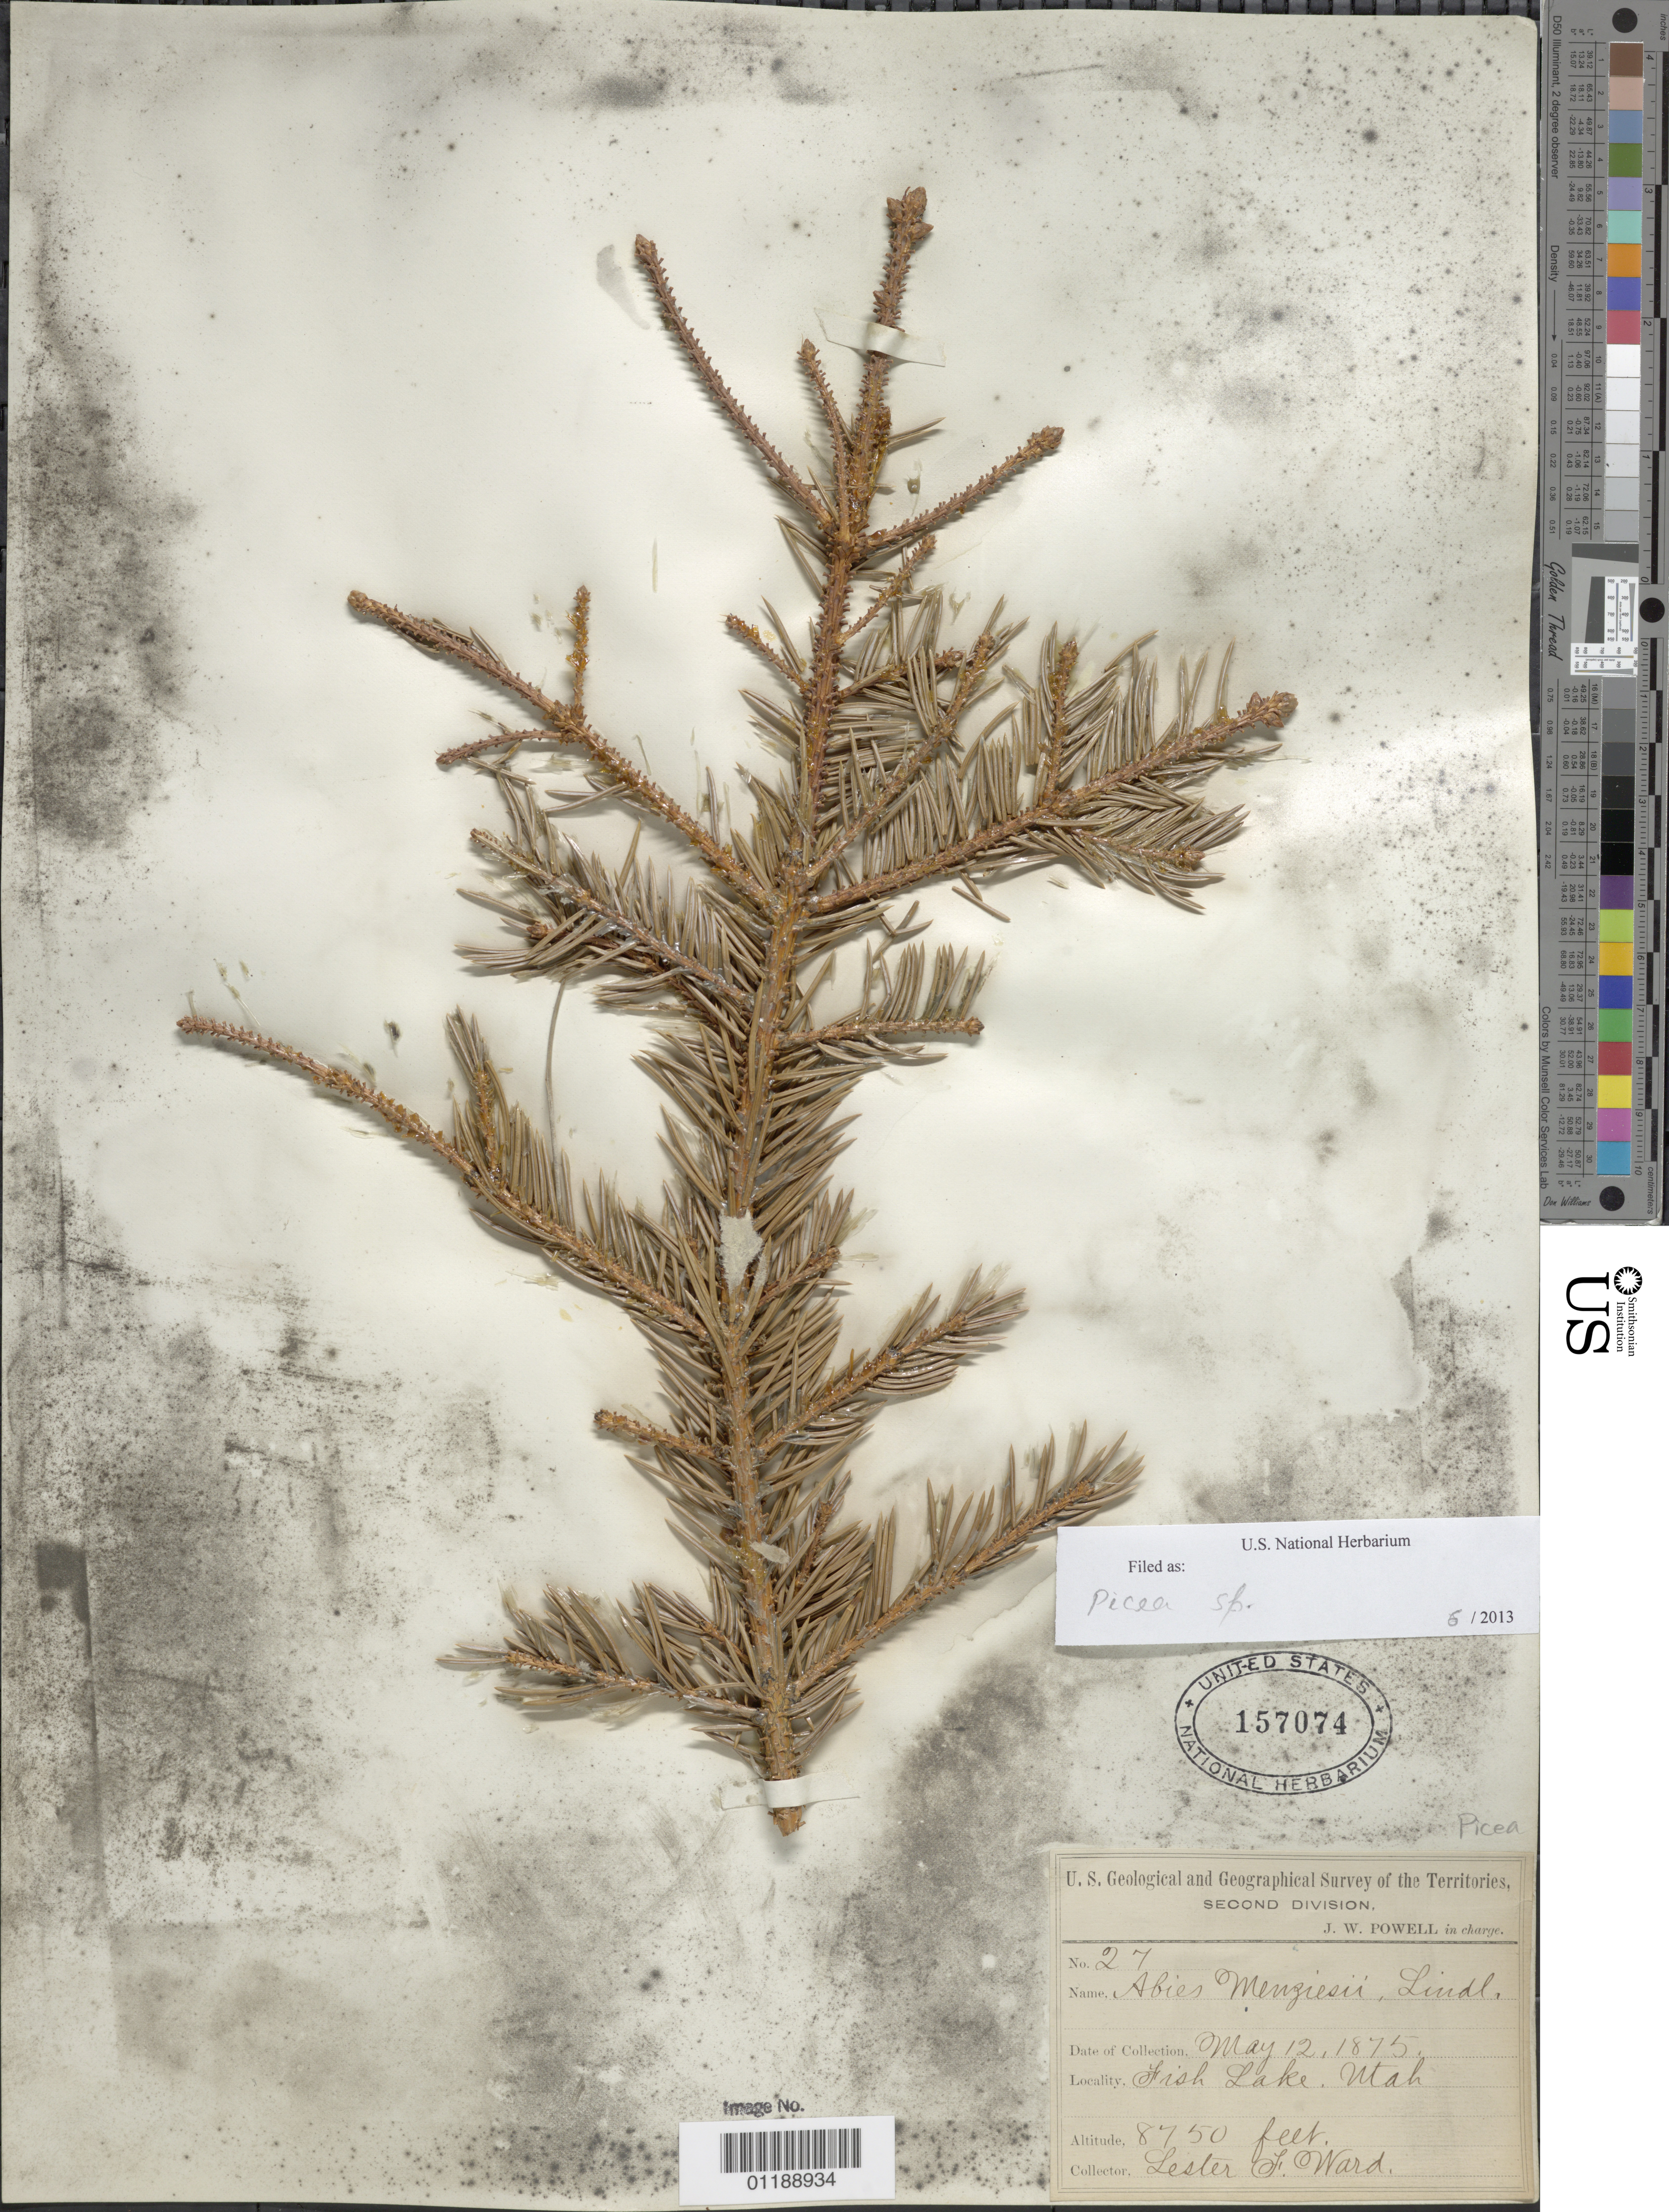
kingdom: Plantae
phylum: Tracheophyta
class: Pinopsida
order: Pinales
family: Pinaceae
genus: Picea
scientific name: Picea sp.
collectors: L. F. Ward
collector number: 27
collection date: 1875-05-12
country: United States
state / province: Utah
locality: Fish Lake.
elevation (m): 2667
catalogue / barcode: US 157074